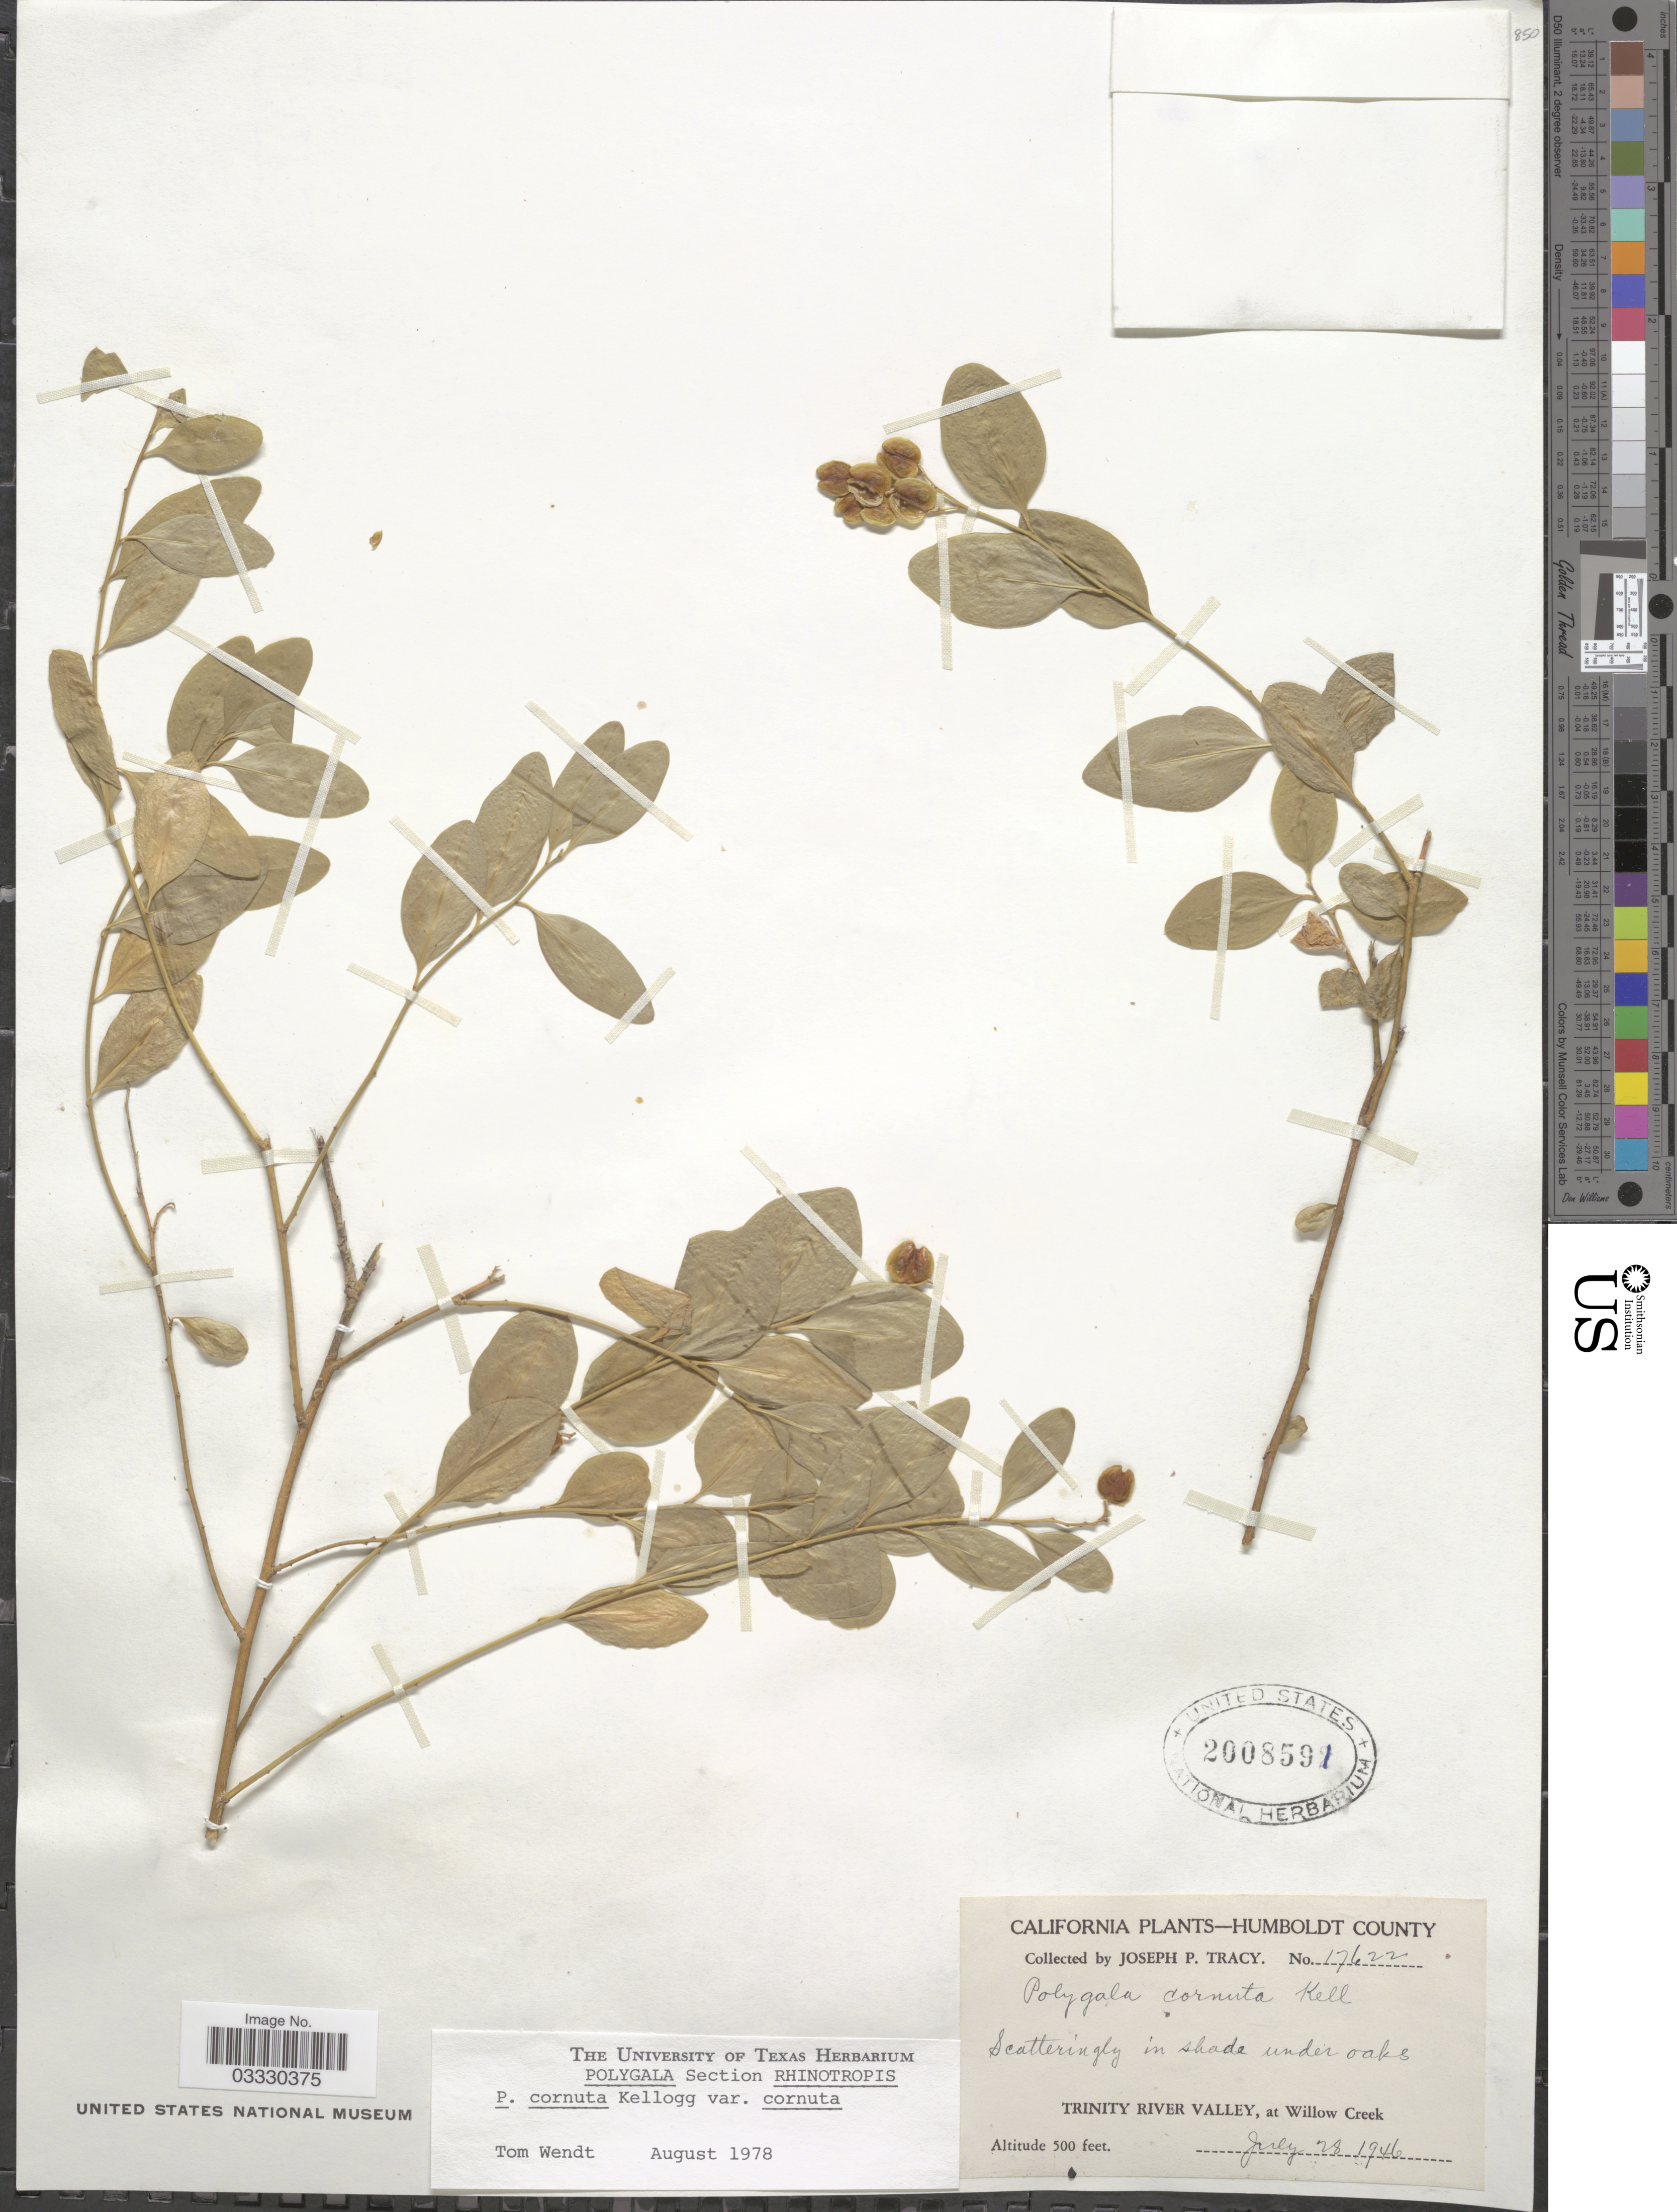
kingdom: Plantae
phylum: Tracheophyta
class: Magnoliopsida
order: Fabales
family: Polygalaceae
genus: Rhinotropis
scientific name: Rhinotropis cornuta var. cornuta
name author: (Kellogg) J.R. Abbott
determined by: Strong, Mark T., (BOT), Smithsonian Institution - National Museum of Natural History (UNITED STATES)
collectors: J. Tracy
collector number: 17622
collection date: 1946-07-28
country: United States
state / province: California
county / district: Humboldt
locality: Humboldt County. Trinity River Valley, at Willow Creek.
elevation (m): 152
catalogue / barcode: US 2008591